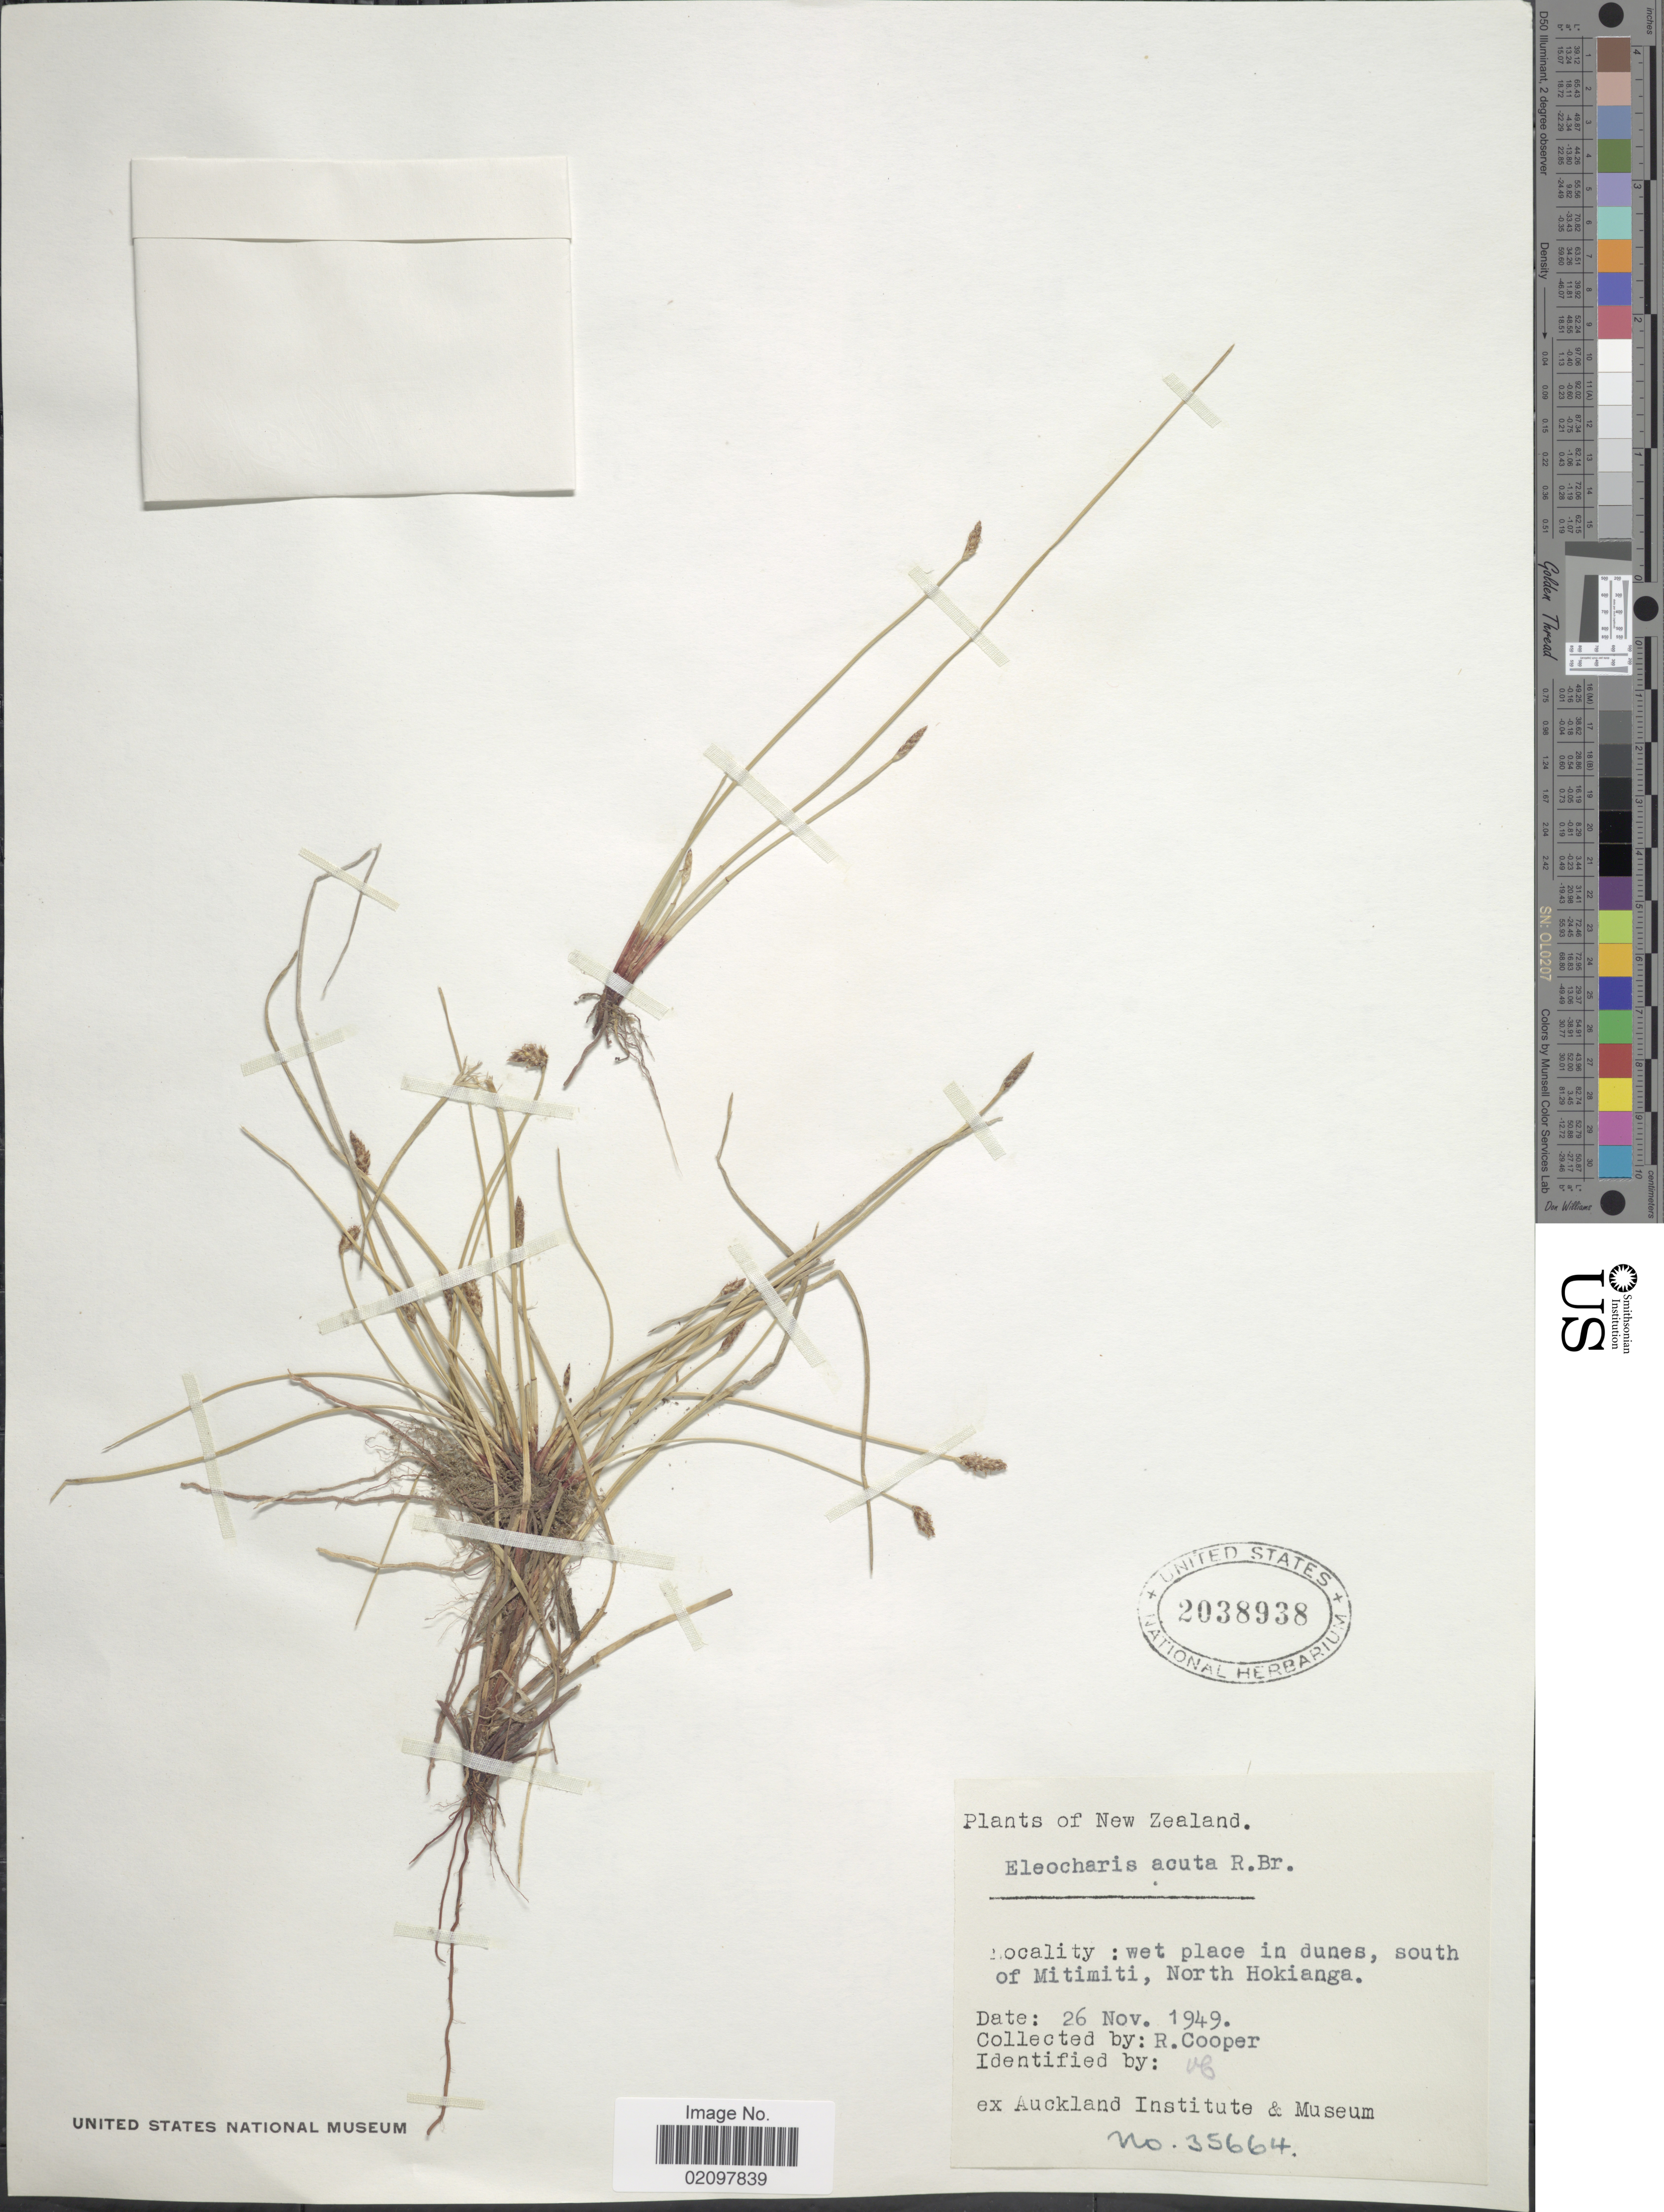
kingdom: Plantae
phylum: Tracheophyta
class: Liliopsida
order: Poales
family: Cyperaceae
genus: Eleocharis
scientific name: Eleocharis acuta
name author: R. Br.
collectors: R. Cooper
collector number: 35664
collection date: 1949-11-26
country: New Zealand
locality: Wet place in dunes, south of Mitimiti, North Hokianga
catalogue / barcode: US 2038938